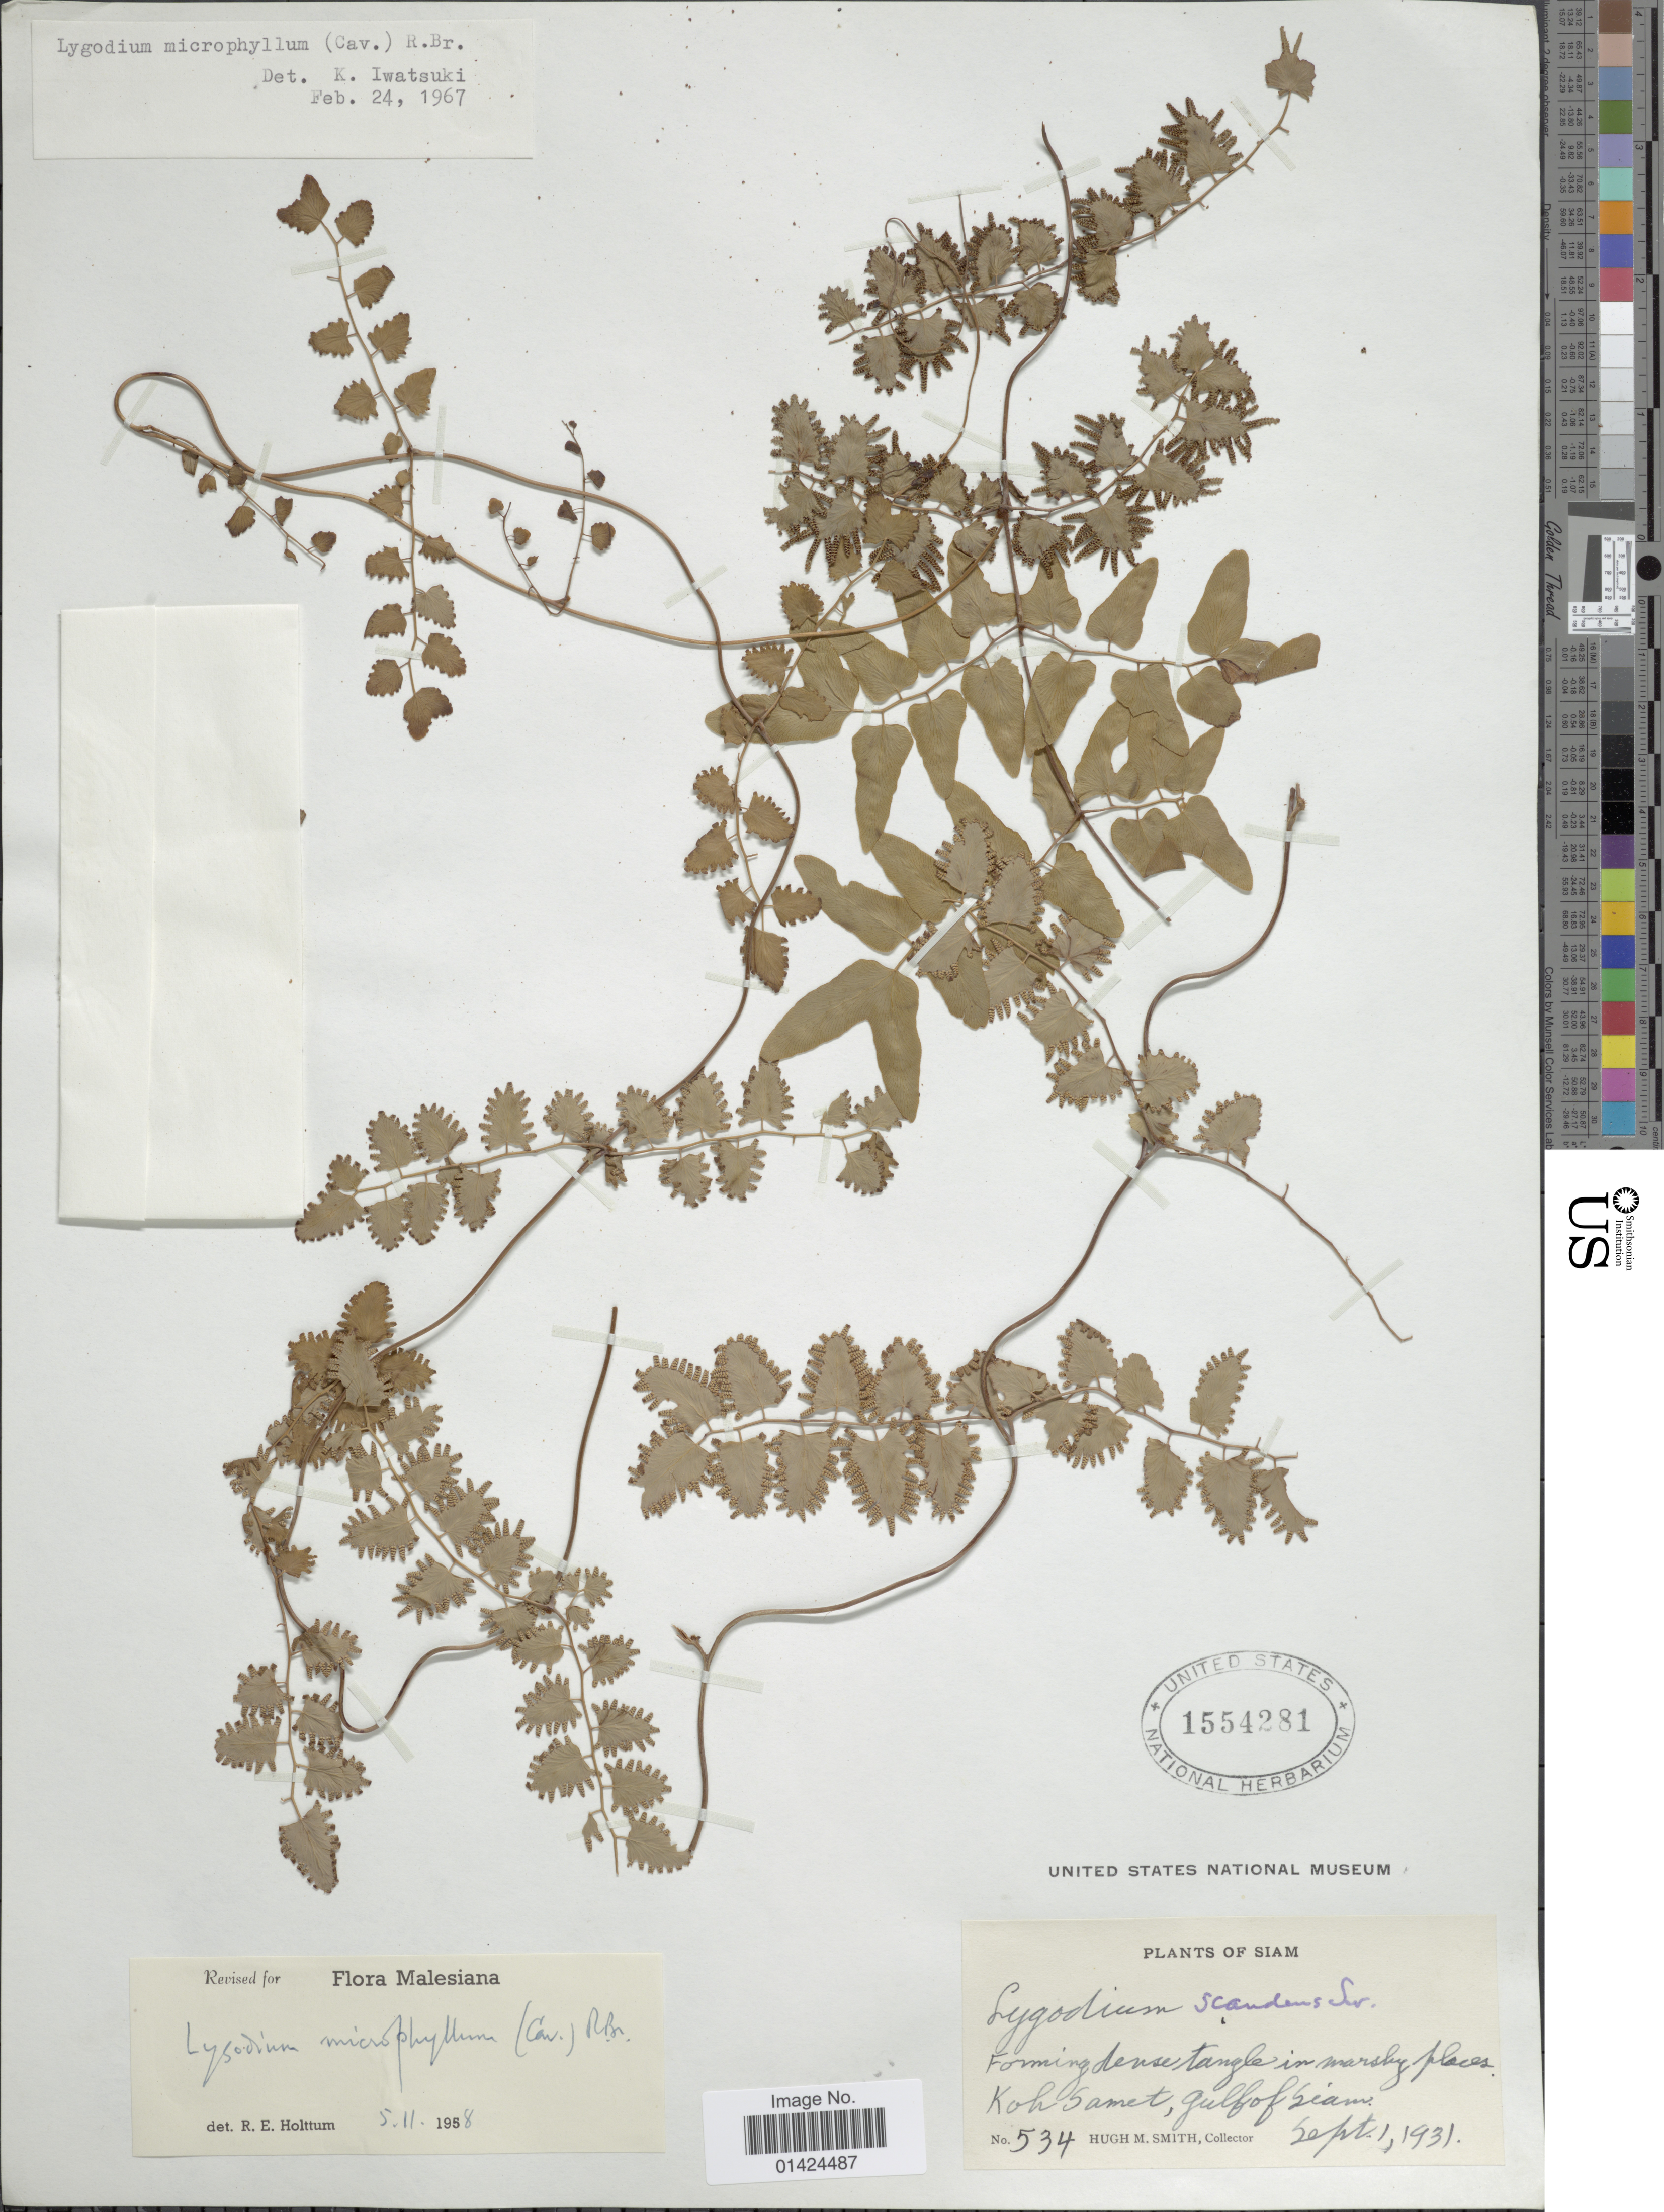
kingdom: Plantae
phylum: Tracheophyta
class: Polypodiopsida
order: Schizaeales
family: Lygodiaceae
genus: Lygodium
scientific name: Lygodium microphyllum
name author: (Cav.) R. Br.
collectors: H. M. Smith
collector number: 534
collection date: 1931-09-01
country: Thailand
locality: Siam. Koh Samet, Gulf of Siam.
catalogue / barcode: US 1554281